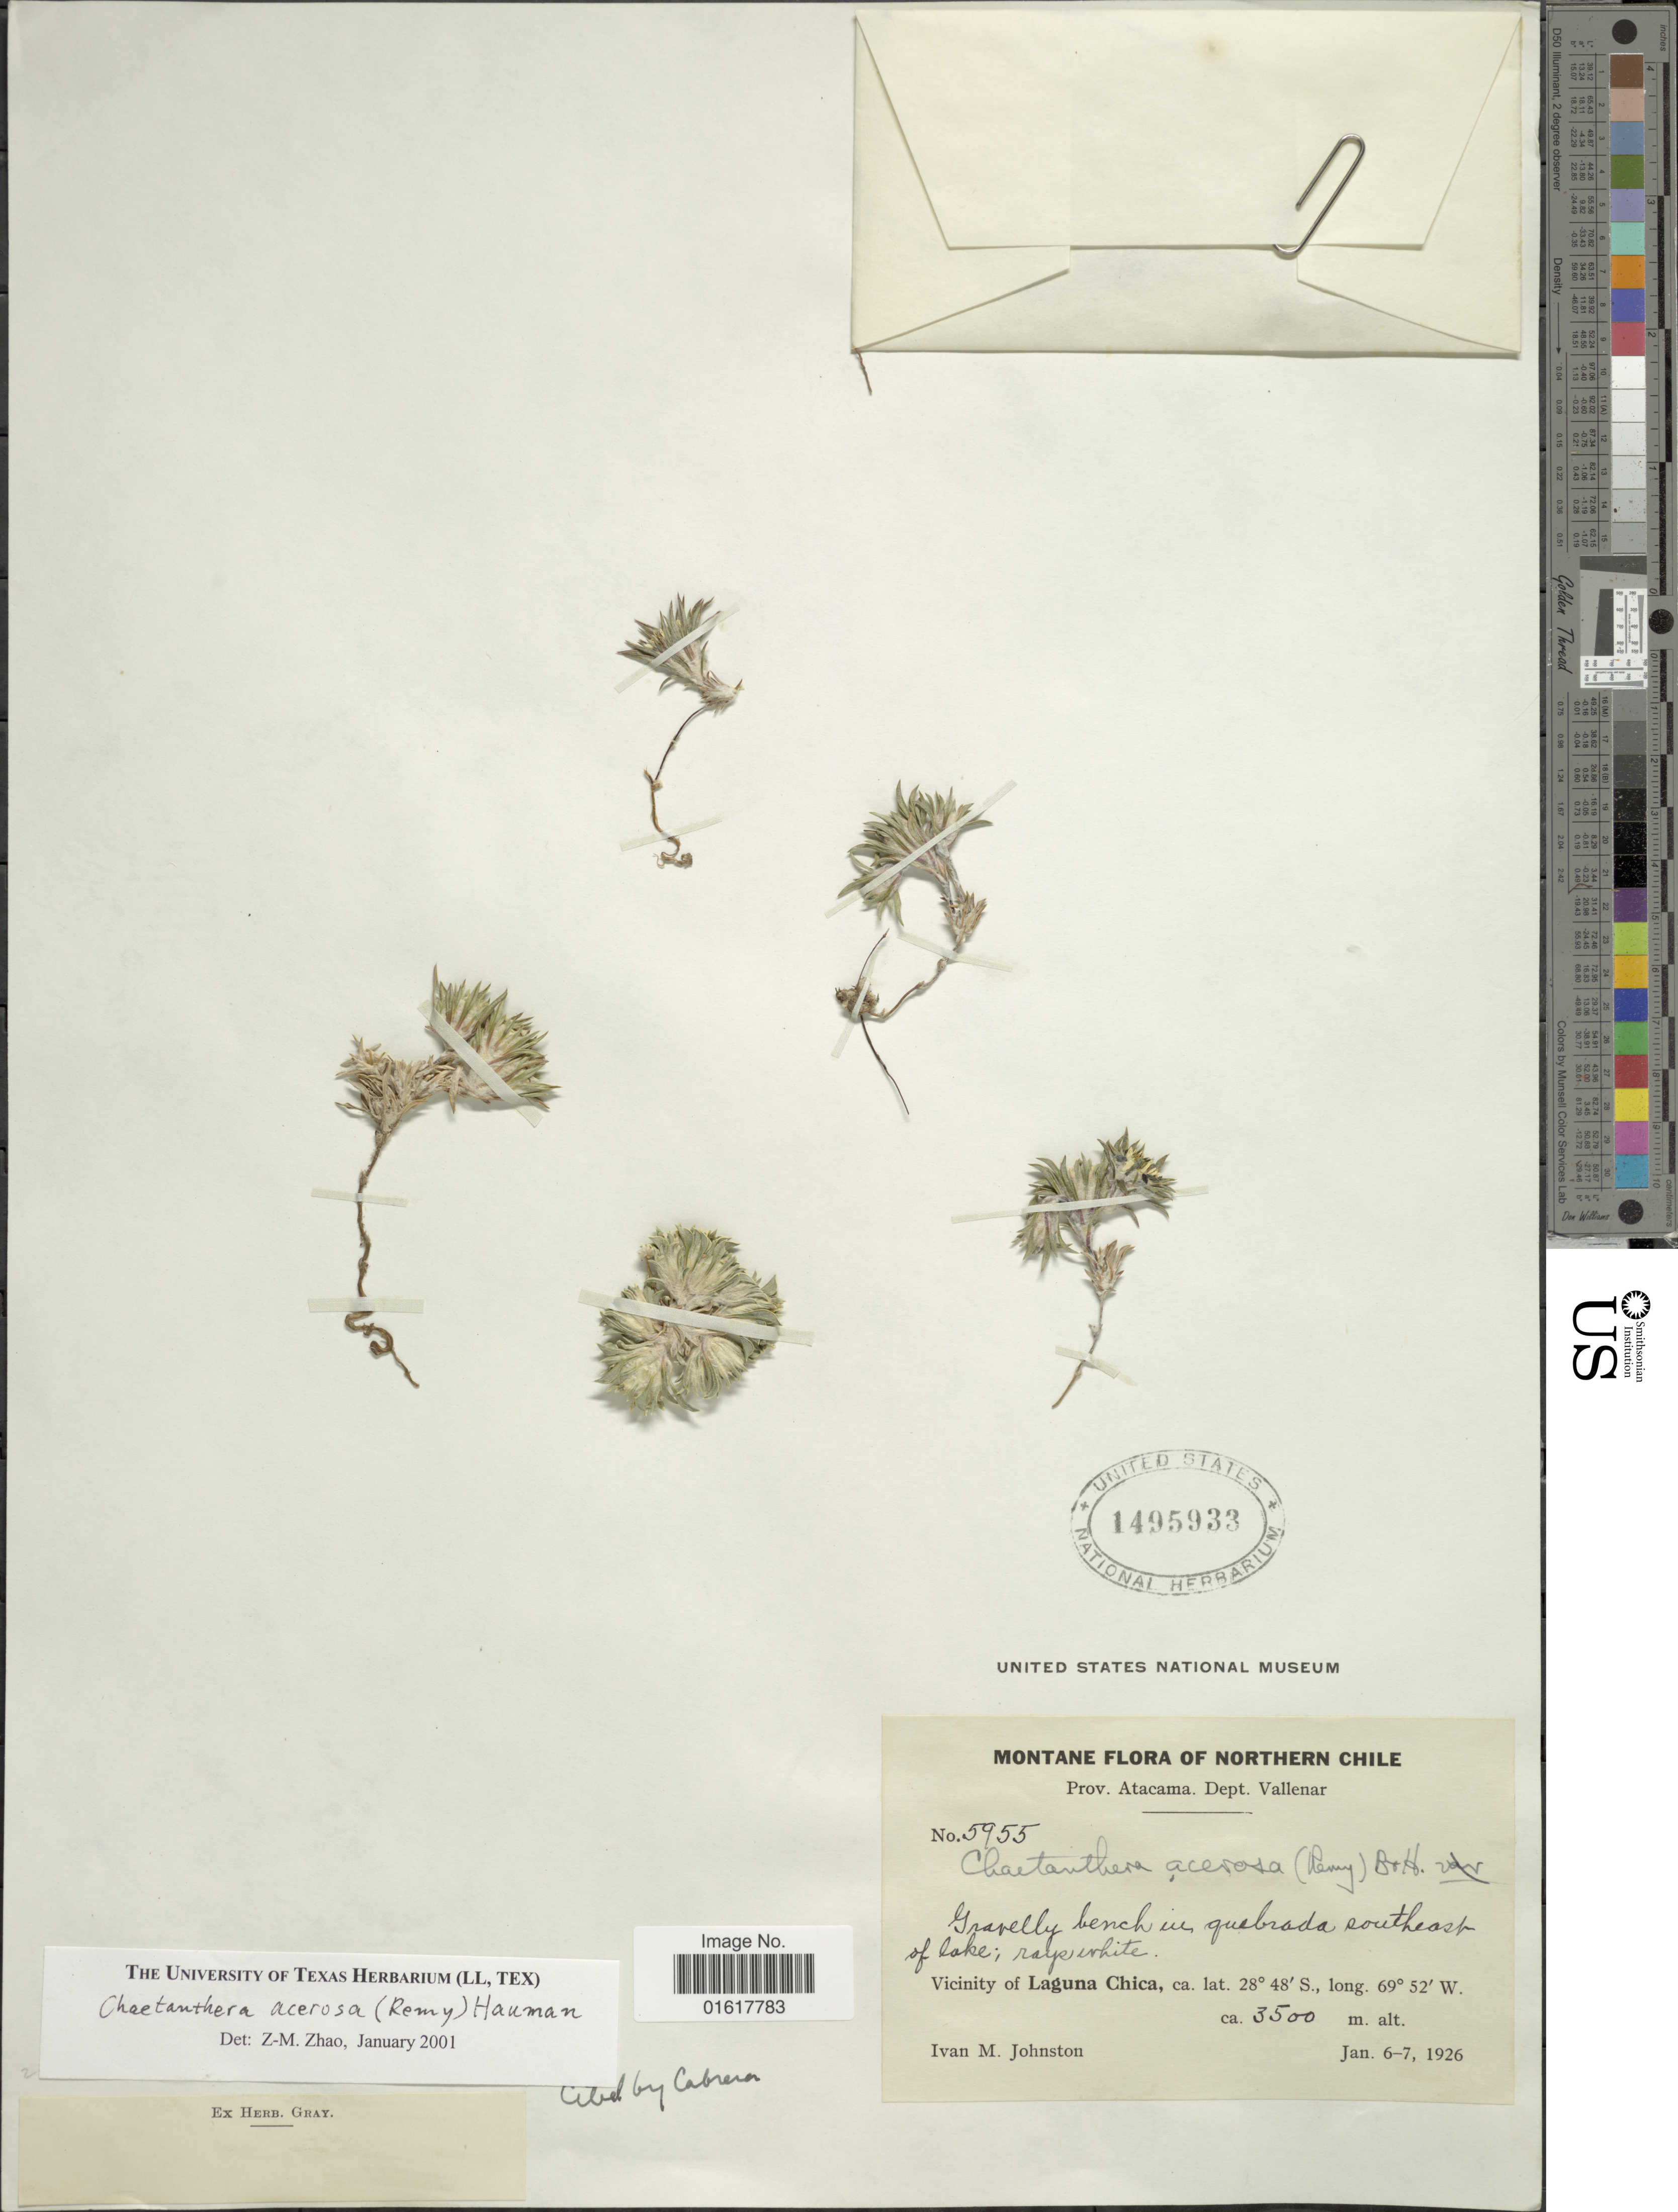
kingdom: Plantae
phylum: Tracheophyta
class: Magnoliopsida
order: Asterales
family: Asteraceae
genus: Chaetanthera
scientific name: Chaetanthera acerosa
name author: (Remy) Hauman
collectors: I.M. Johnston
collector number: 5955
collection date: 1926-01-06/1926-01-07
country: Chile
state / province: Atacama (III)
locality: Northern Chile. Prov. Atacama. Dept. Vallenar. Vicinity of Laguna Chica. Gravelly bench in quebrada southeast of lake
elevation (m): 3500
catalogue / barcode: US 1495933